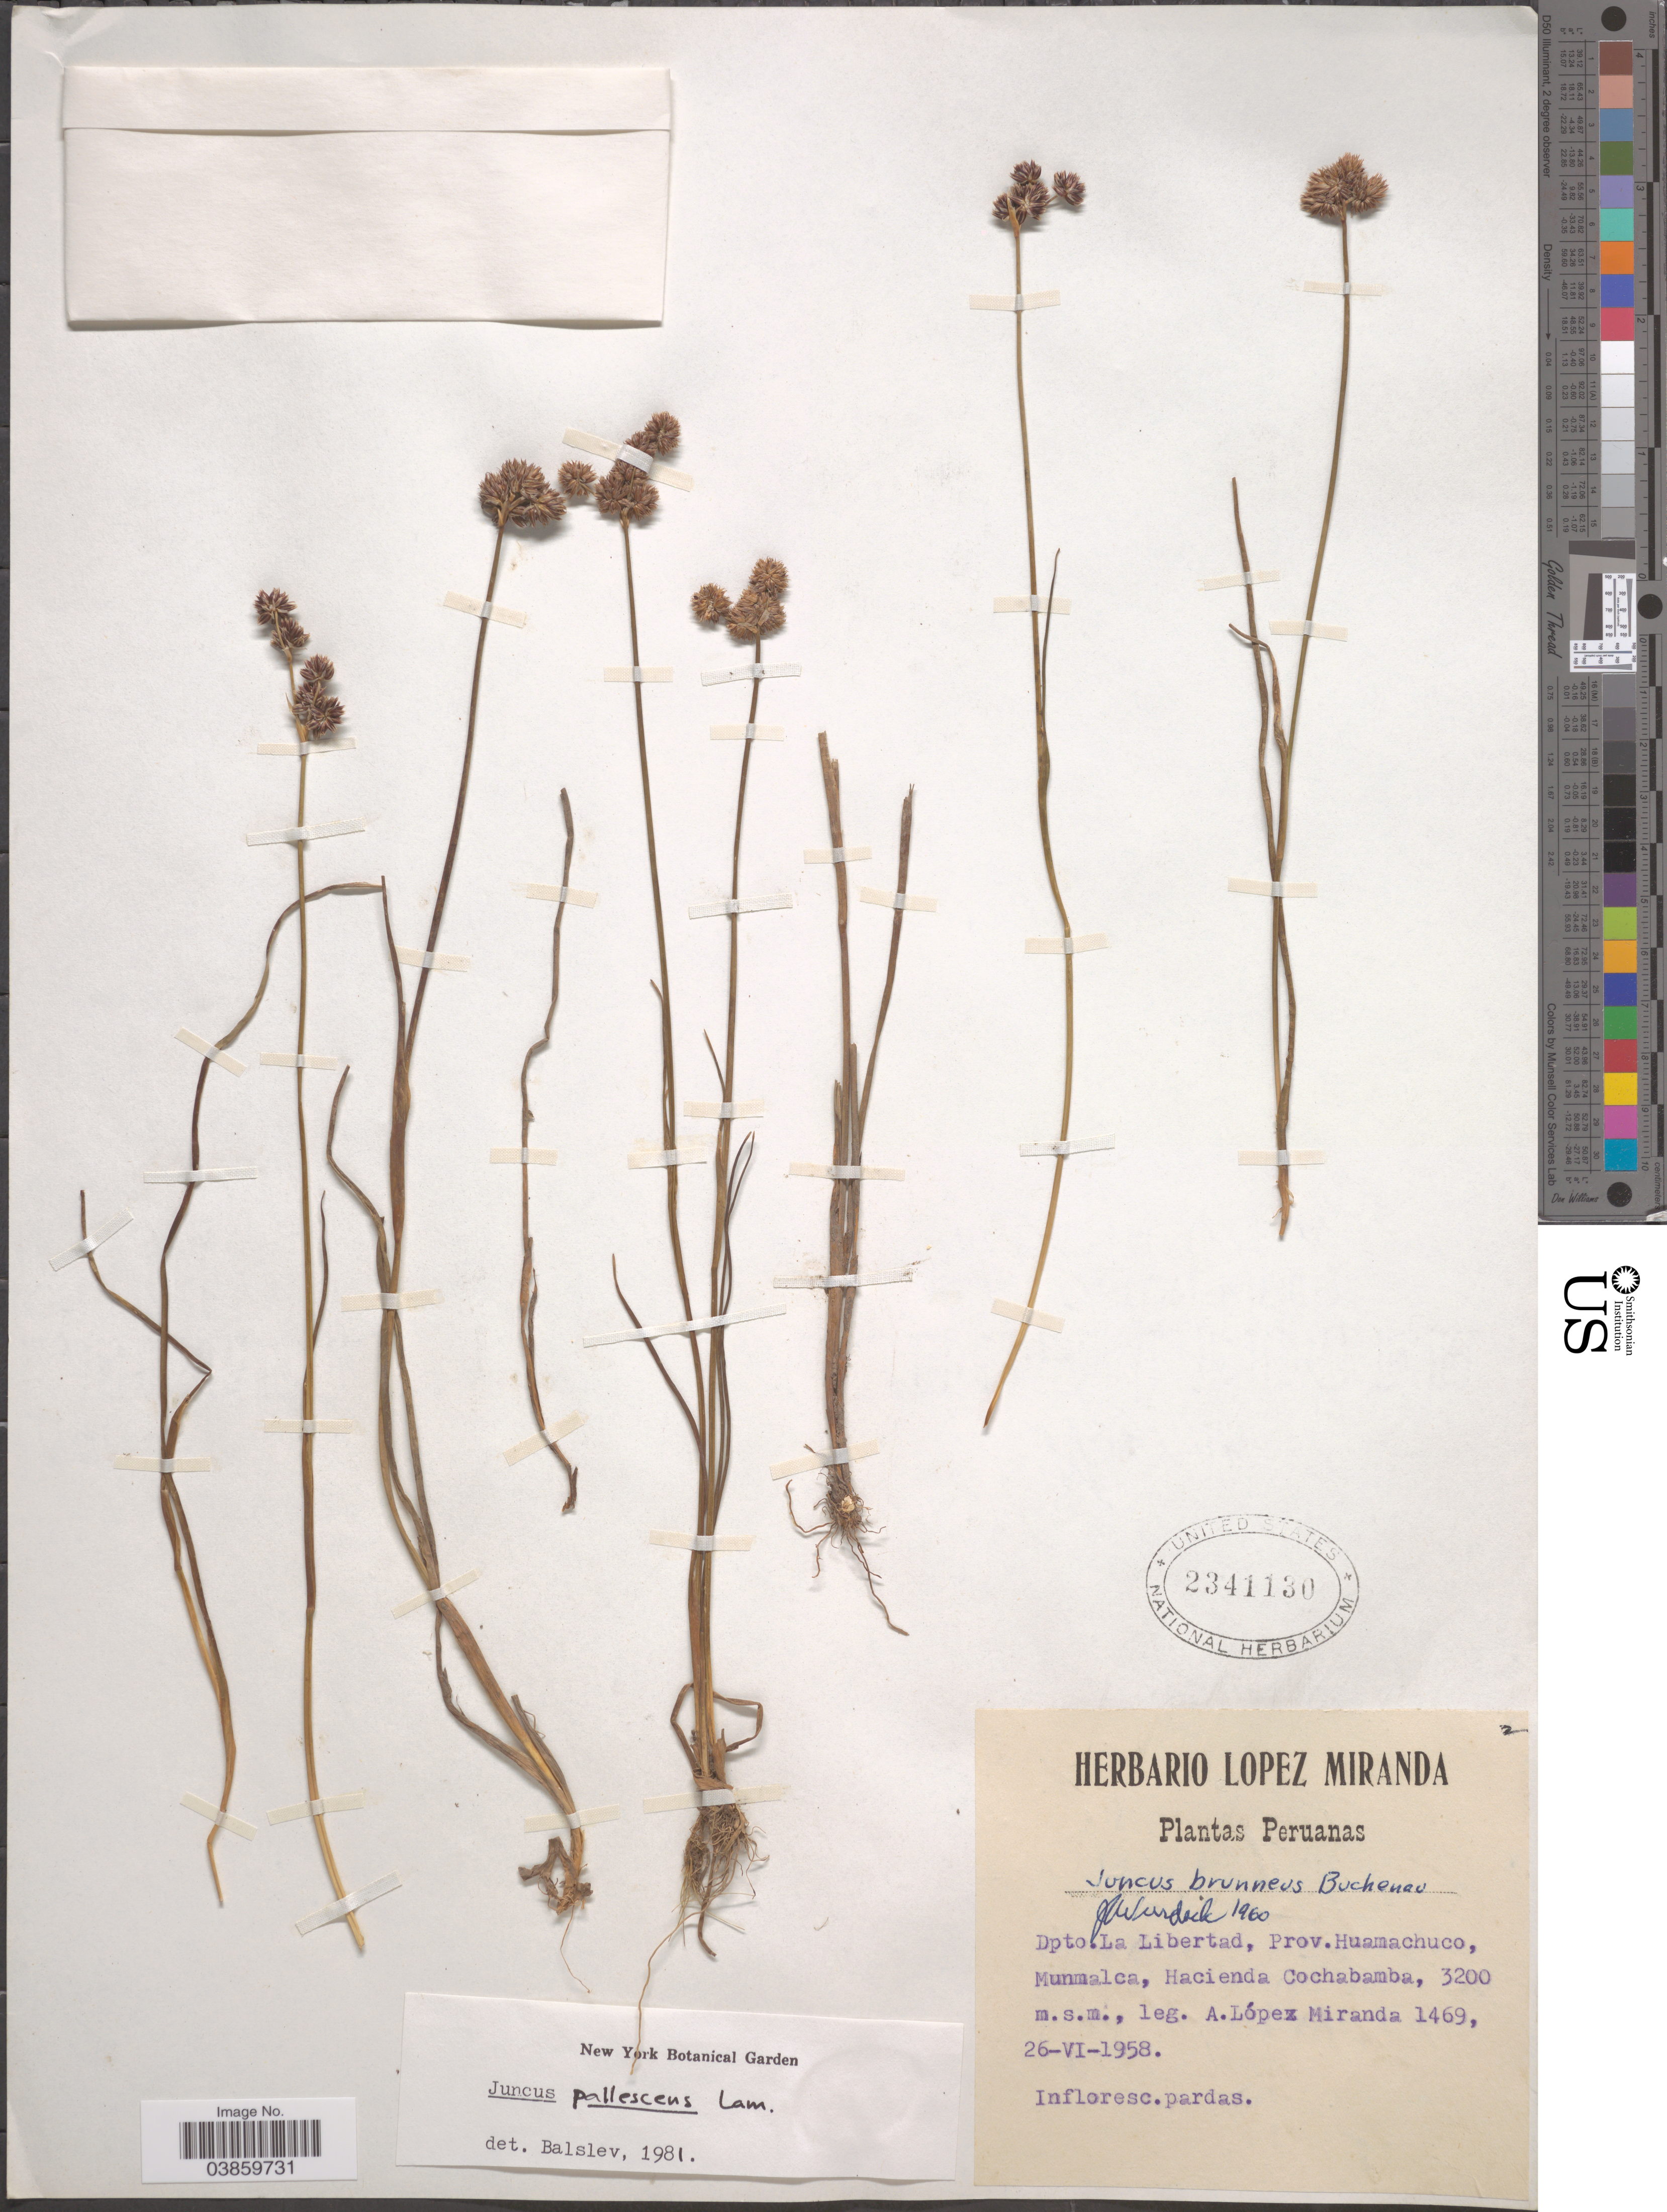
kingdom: Plantae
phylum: Tracheophyta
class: Liliopsida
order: Poales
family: Juncaceae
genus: Juncus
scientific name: Juncus pallescens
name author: Lam.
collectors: A. López M.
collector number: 1469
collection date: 1958-06-26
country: Peru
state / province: La Libertad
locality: Dpto. La Libertad, Prov. Huamachuco, Munmalca, Hacienda Cochabamba.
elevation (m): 3200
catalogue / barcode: US 2341130